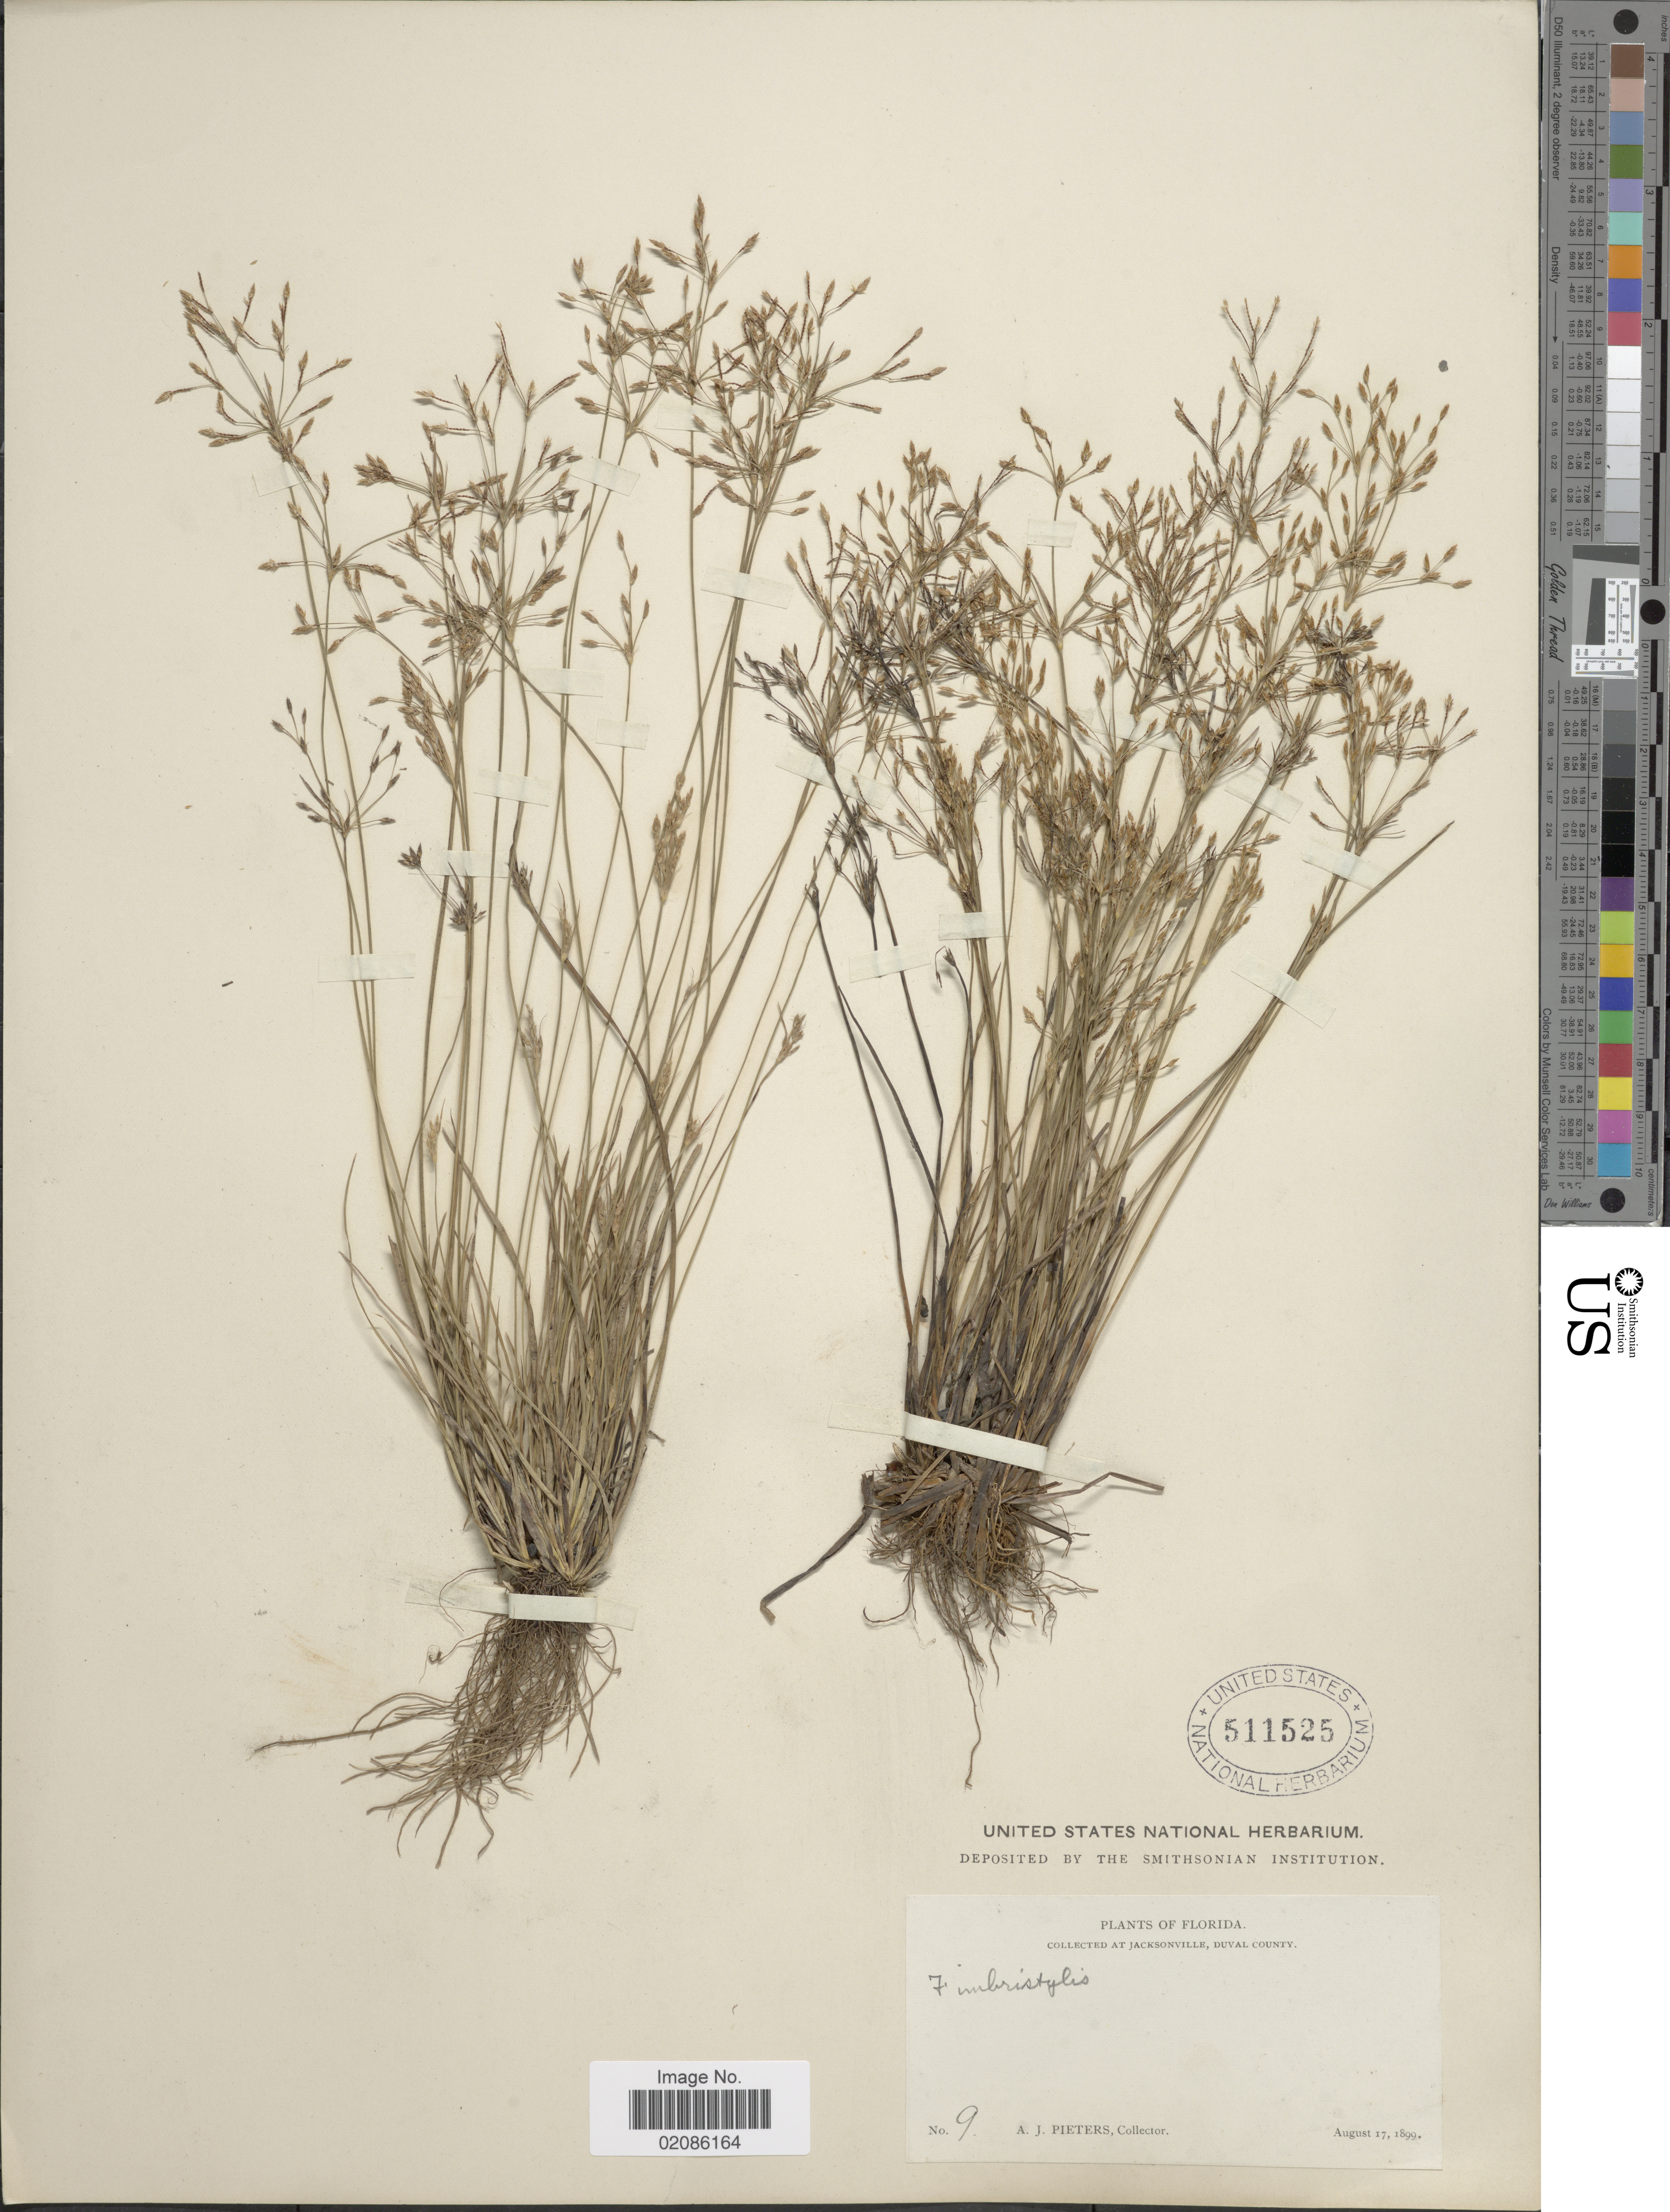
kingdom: Plantae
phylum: Tracheophyta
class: Liliopsida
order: Poales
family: Cyperaceae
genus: Fimbristylis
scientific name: Fimbristylis autumnalis (L.) Roem. & Schult.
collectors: A. Pieters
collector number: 9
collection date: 1899-08-17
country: United States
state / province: Florida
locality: At Jacksonville, Duval County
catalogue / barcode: US 511525